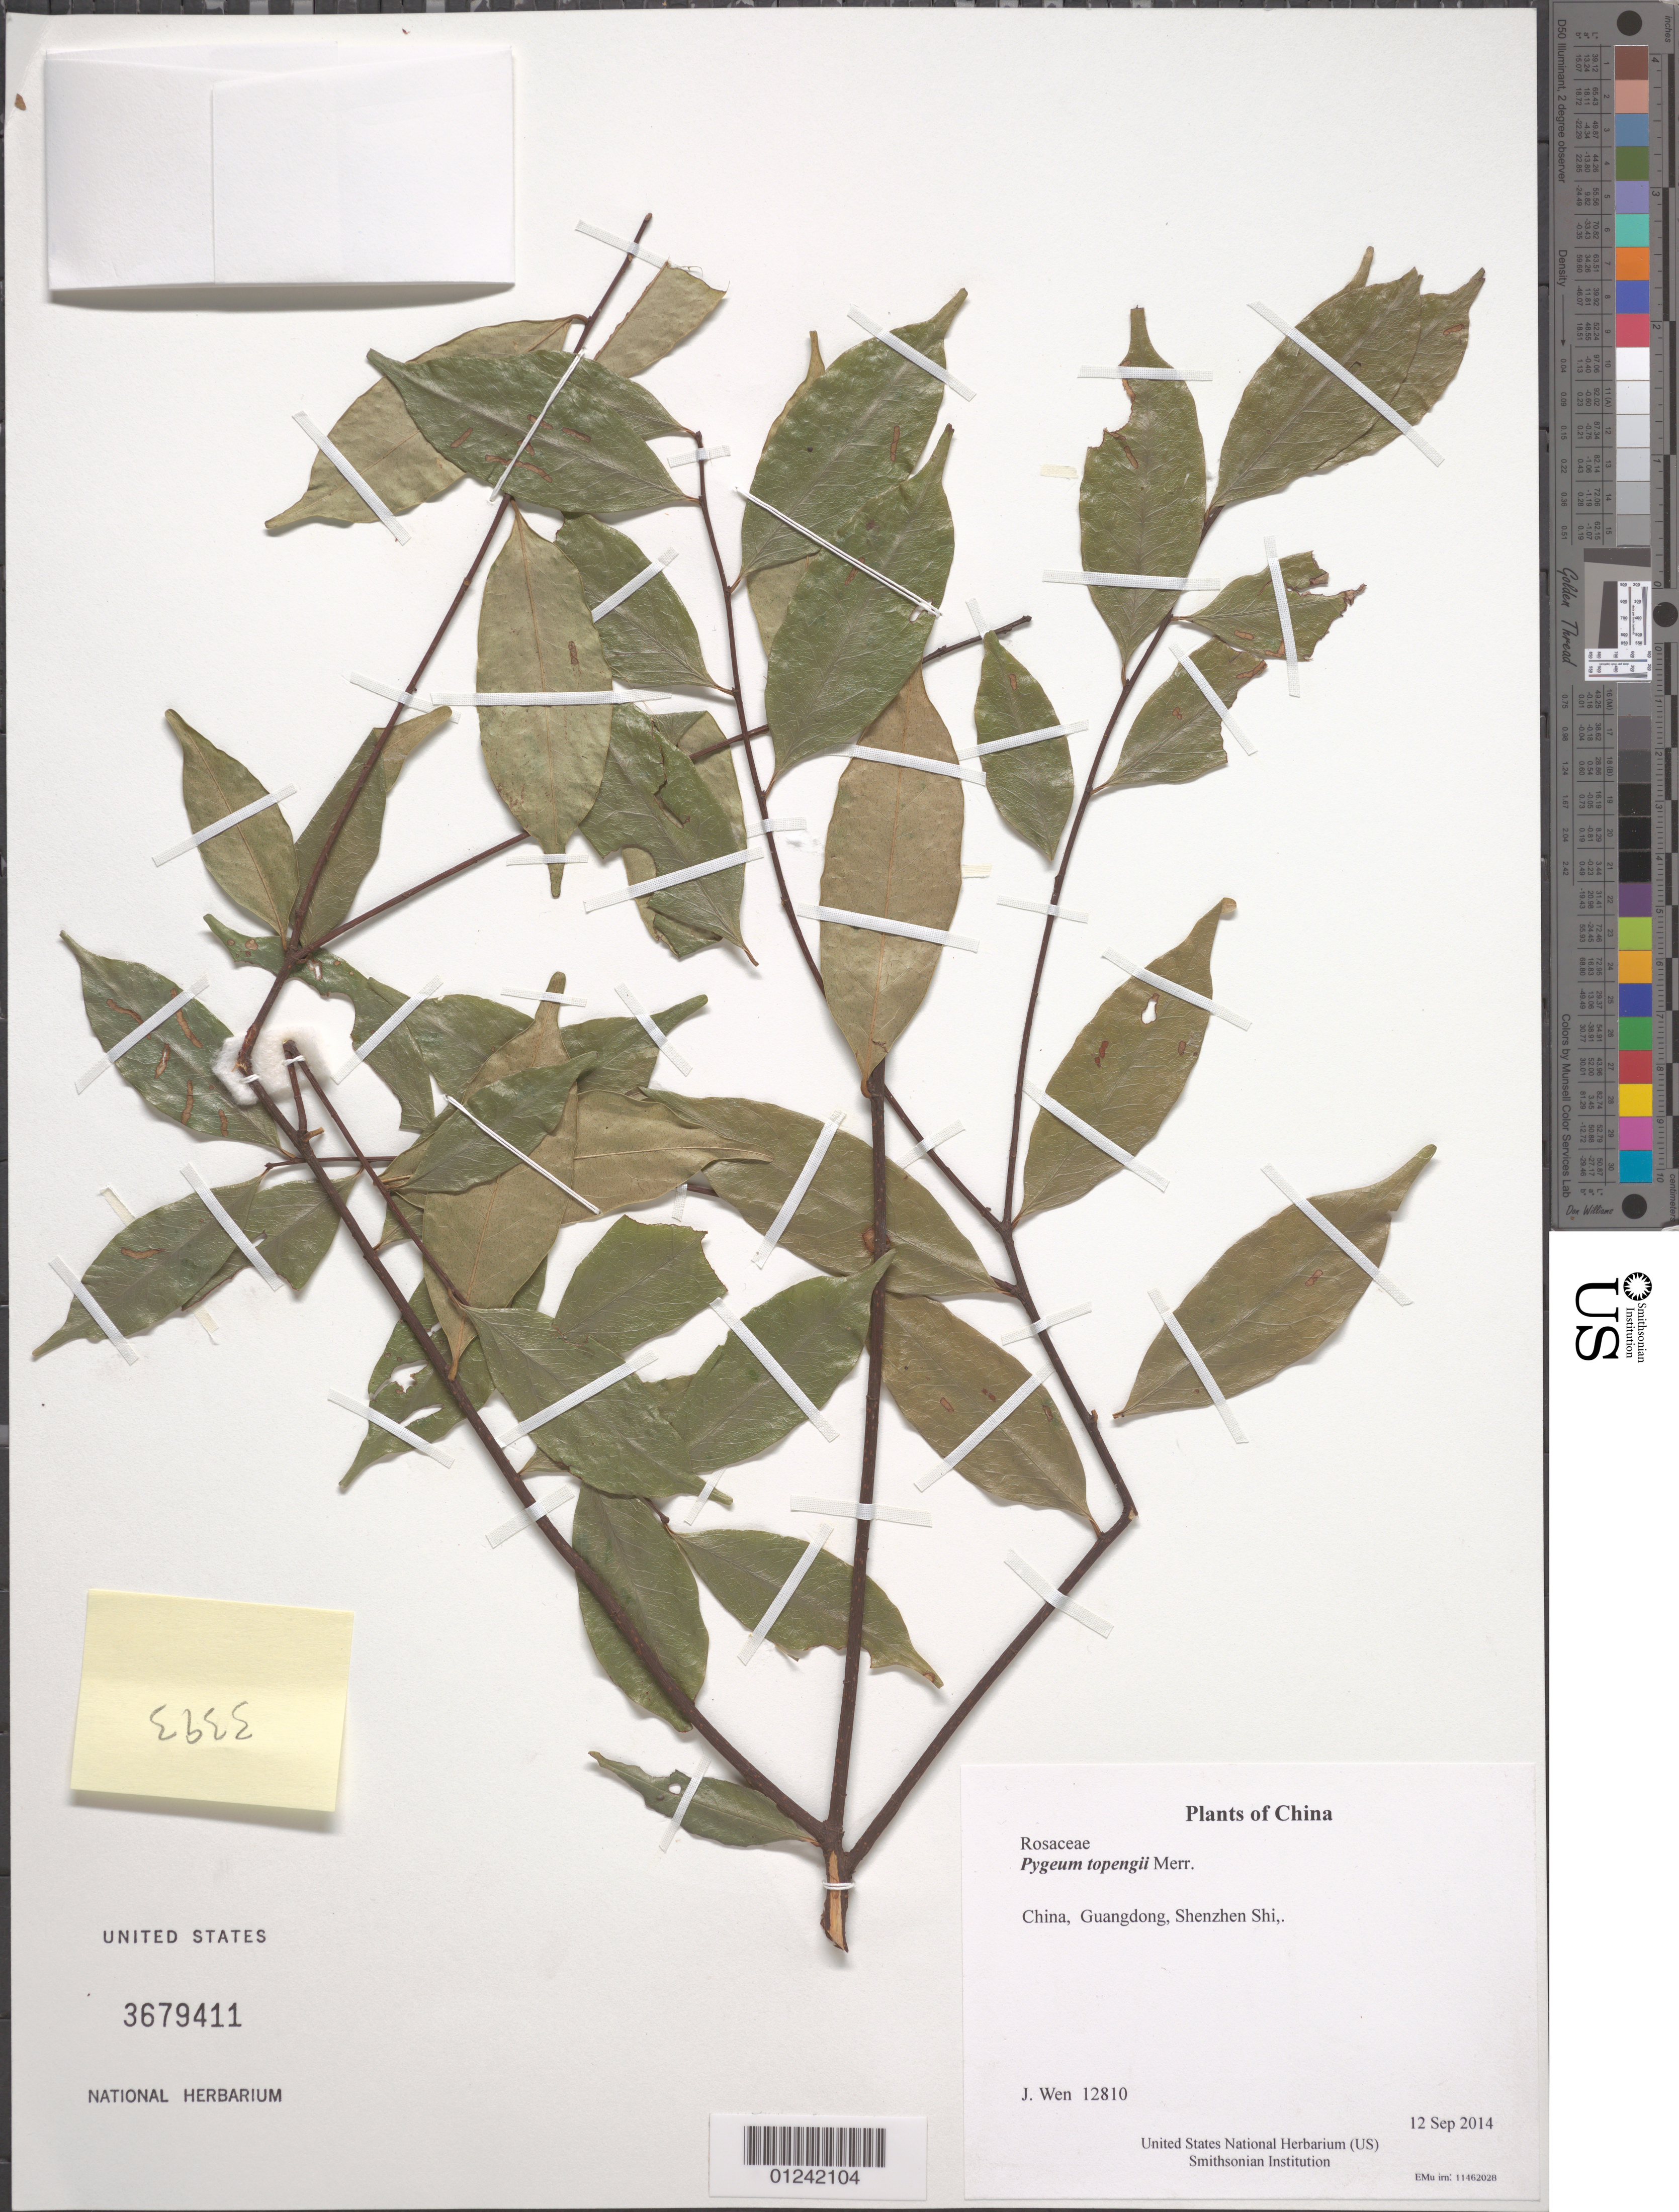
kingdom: Plantae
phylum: Tracheophyta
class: Magnoliopsida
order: Rosales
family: Rosaceae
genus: Pygeum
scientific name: Pygeum topengii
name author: Merr.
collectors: J. Wen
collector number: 12810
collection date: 2014-09-12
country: China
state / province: Guangdong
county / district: Shenzhen Shi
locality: Guangdong, Shenzhen Shi,Wutongshan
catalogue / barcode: US 3679411